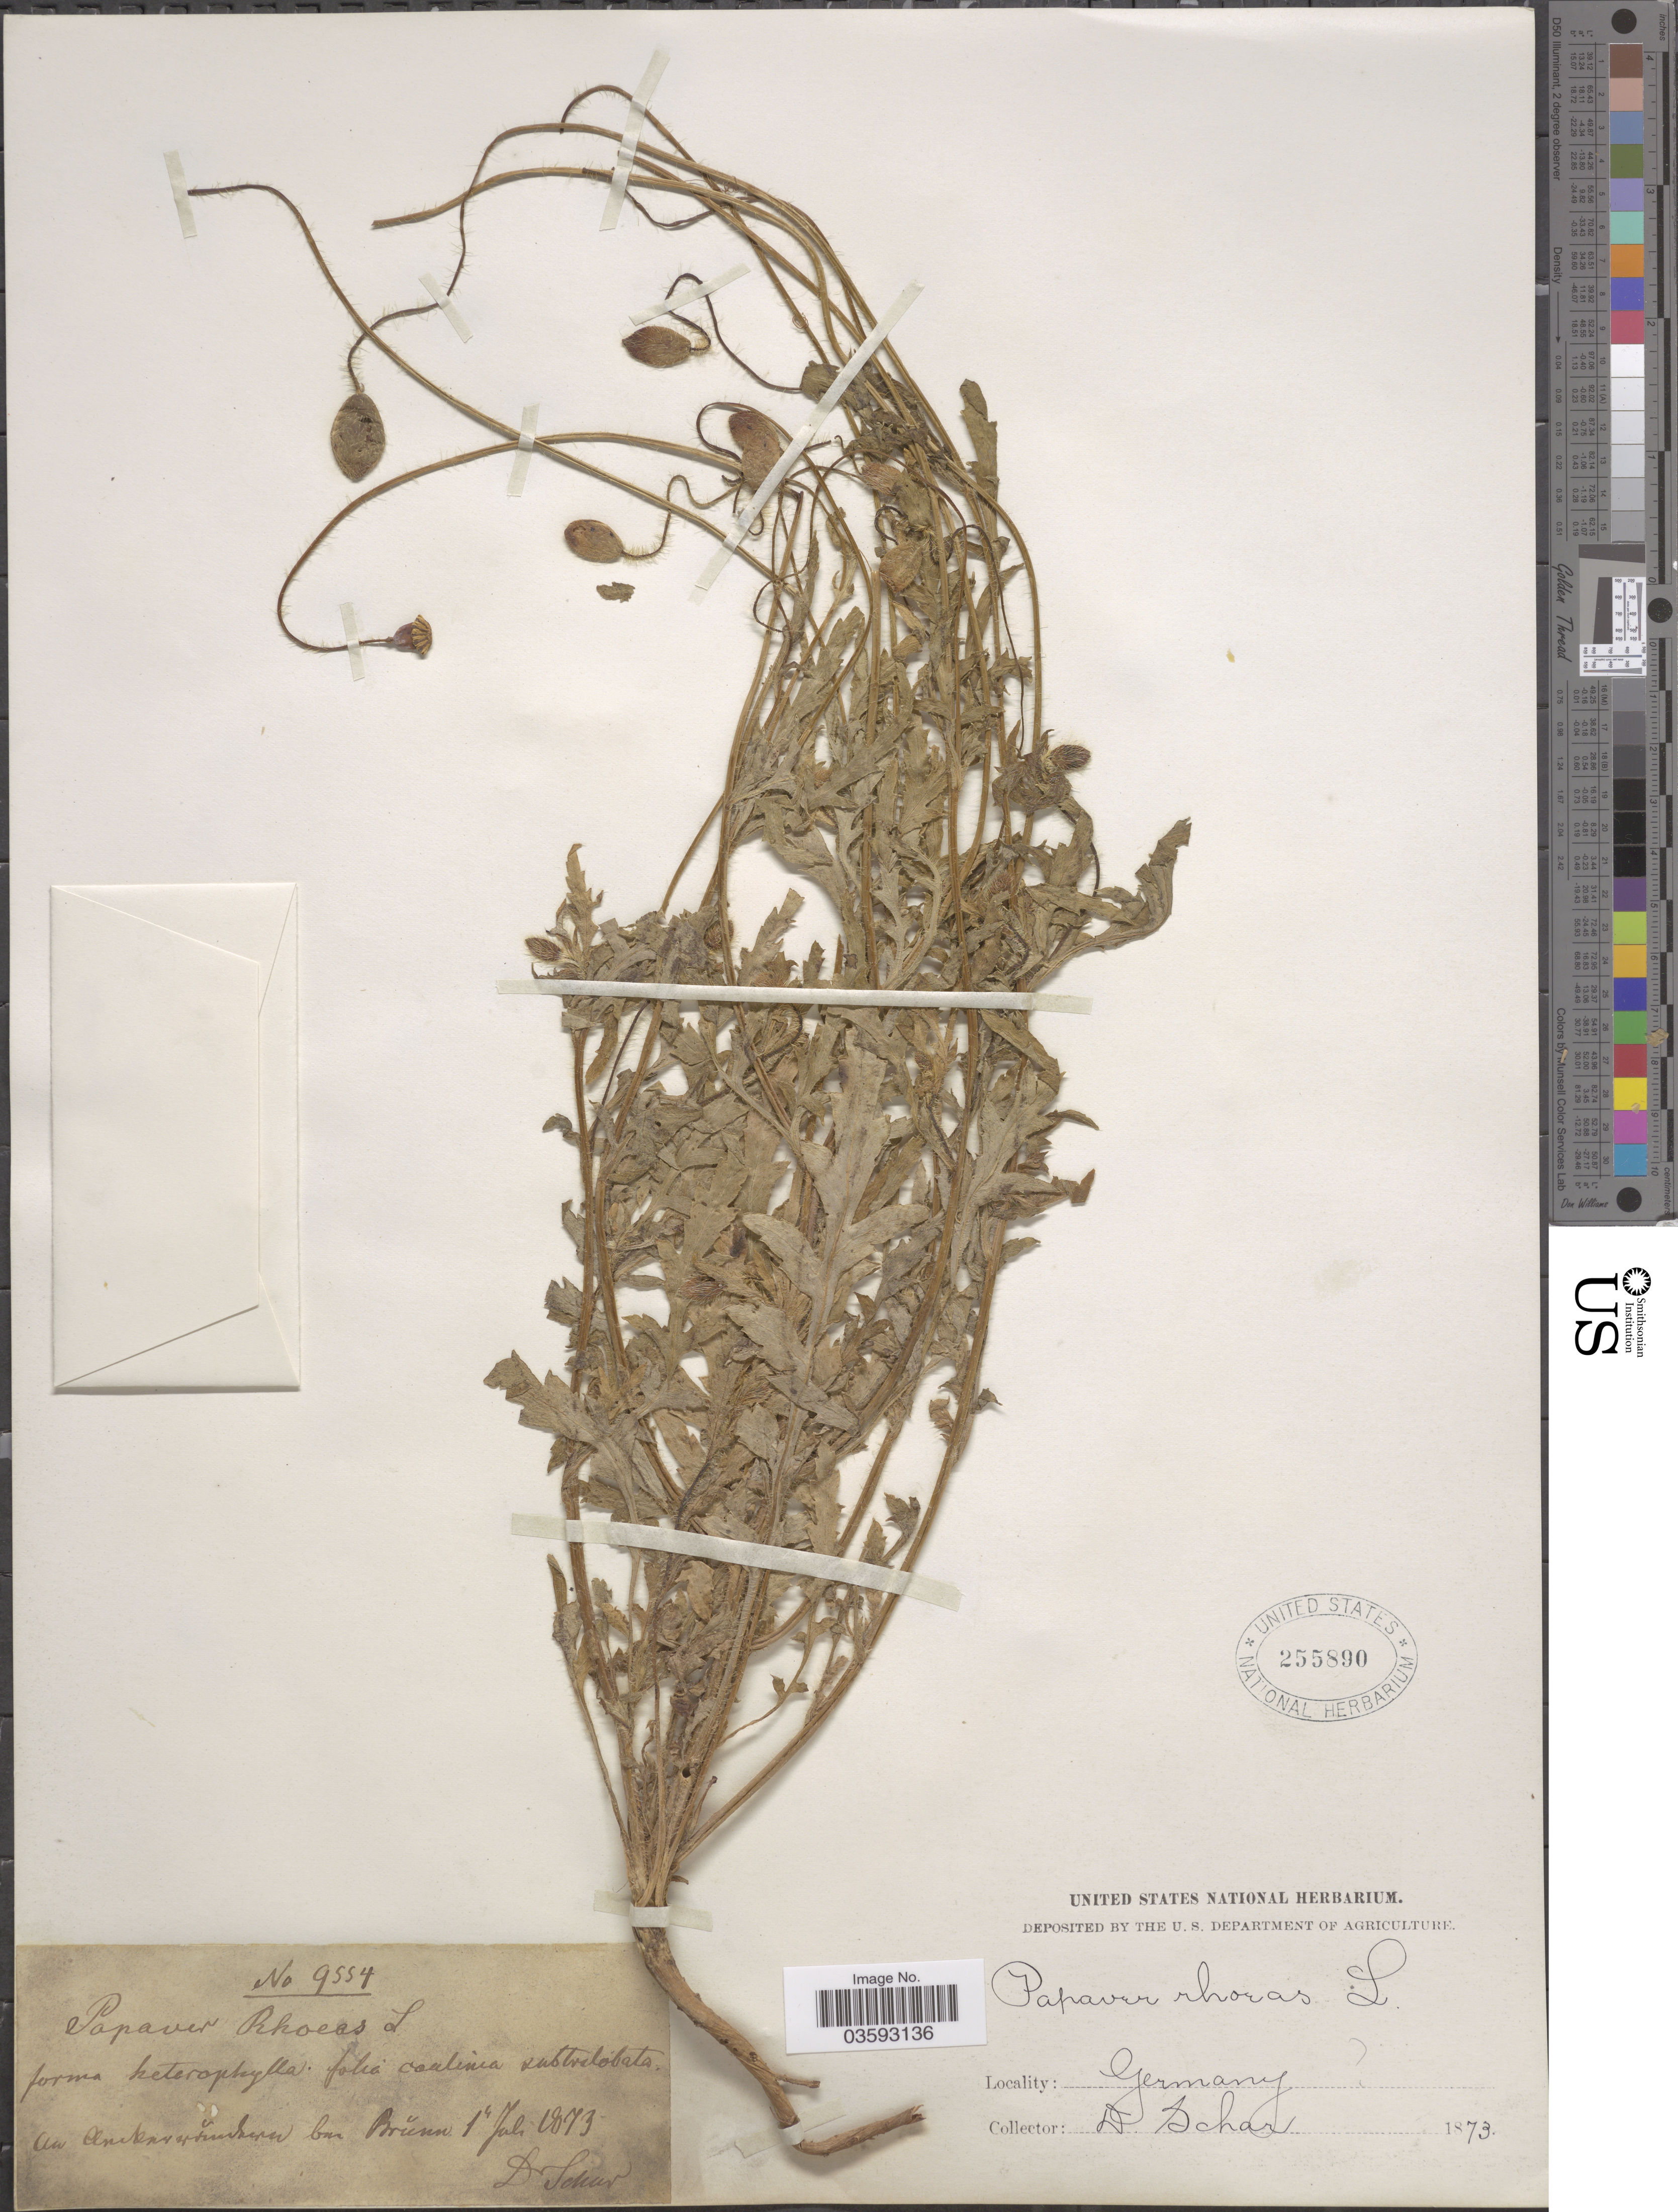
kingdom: Plantae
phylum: Tracheophyta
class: Magnoliopsida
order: Ranunculales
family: Papaveraceae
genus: Papaver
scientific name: Papaver rhoeas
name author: L.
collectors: Schur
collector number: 9554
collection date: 1873-07-01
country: Germany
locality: An anskarwsunschen bei Brunn. [interpreted]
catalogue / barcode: US 255980